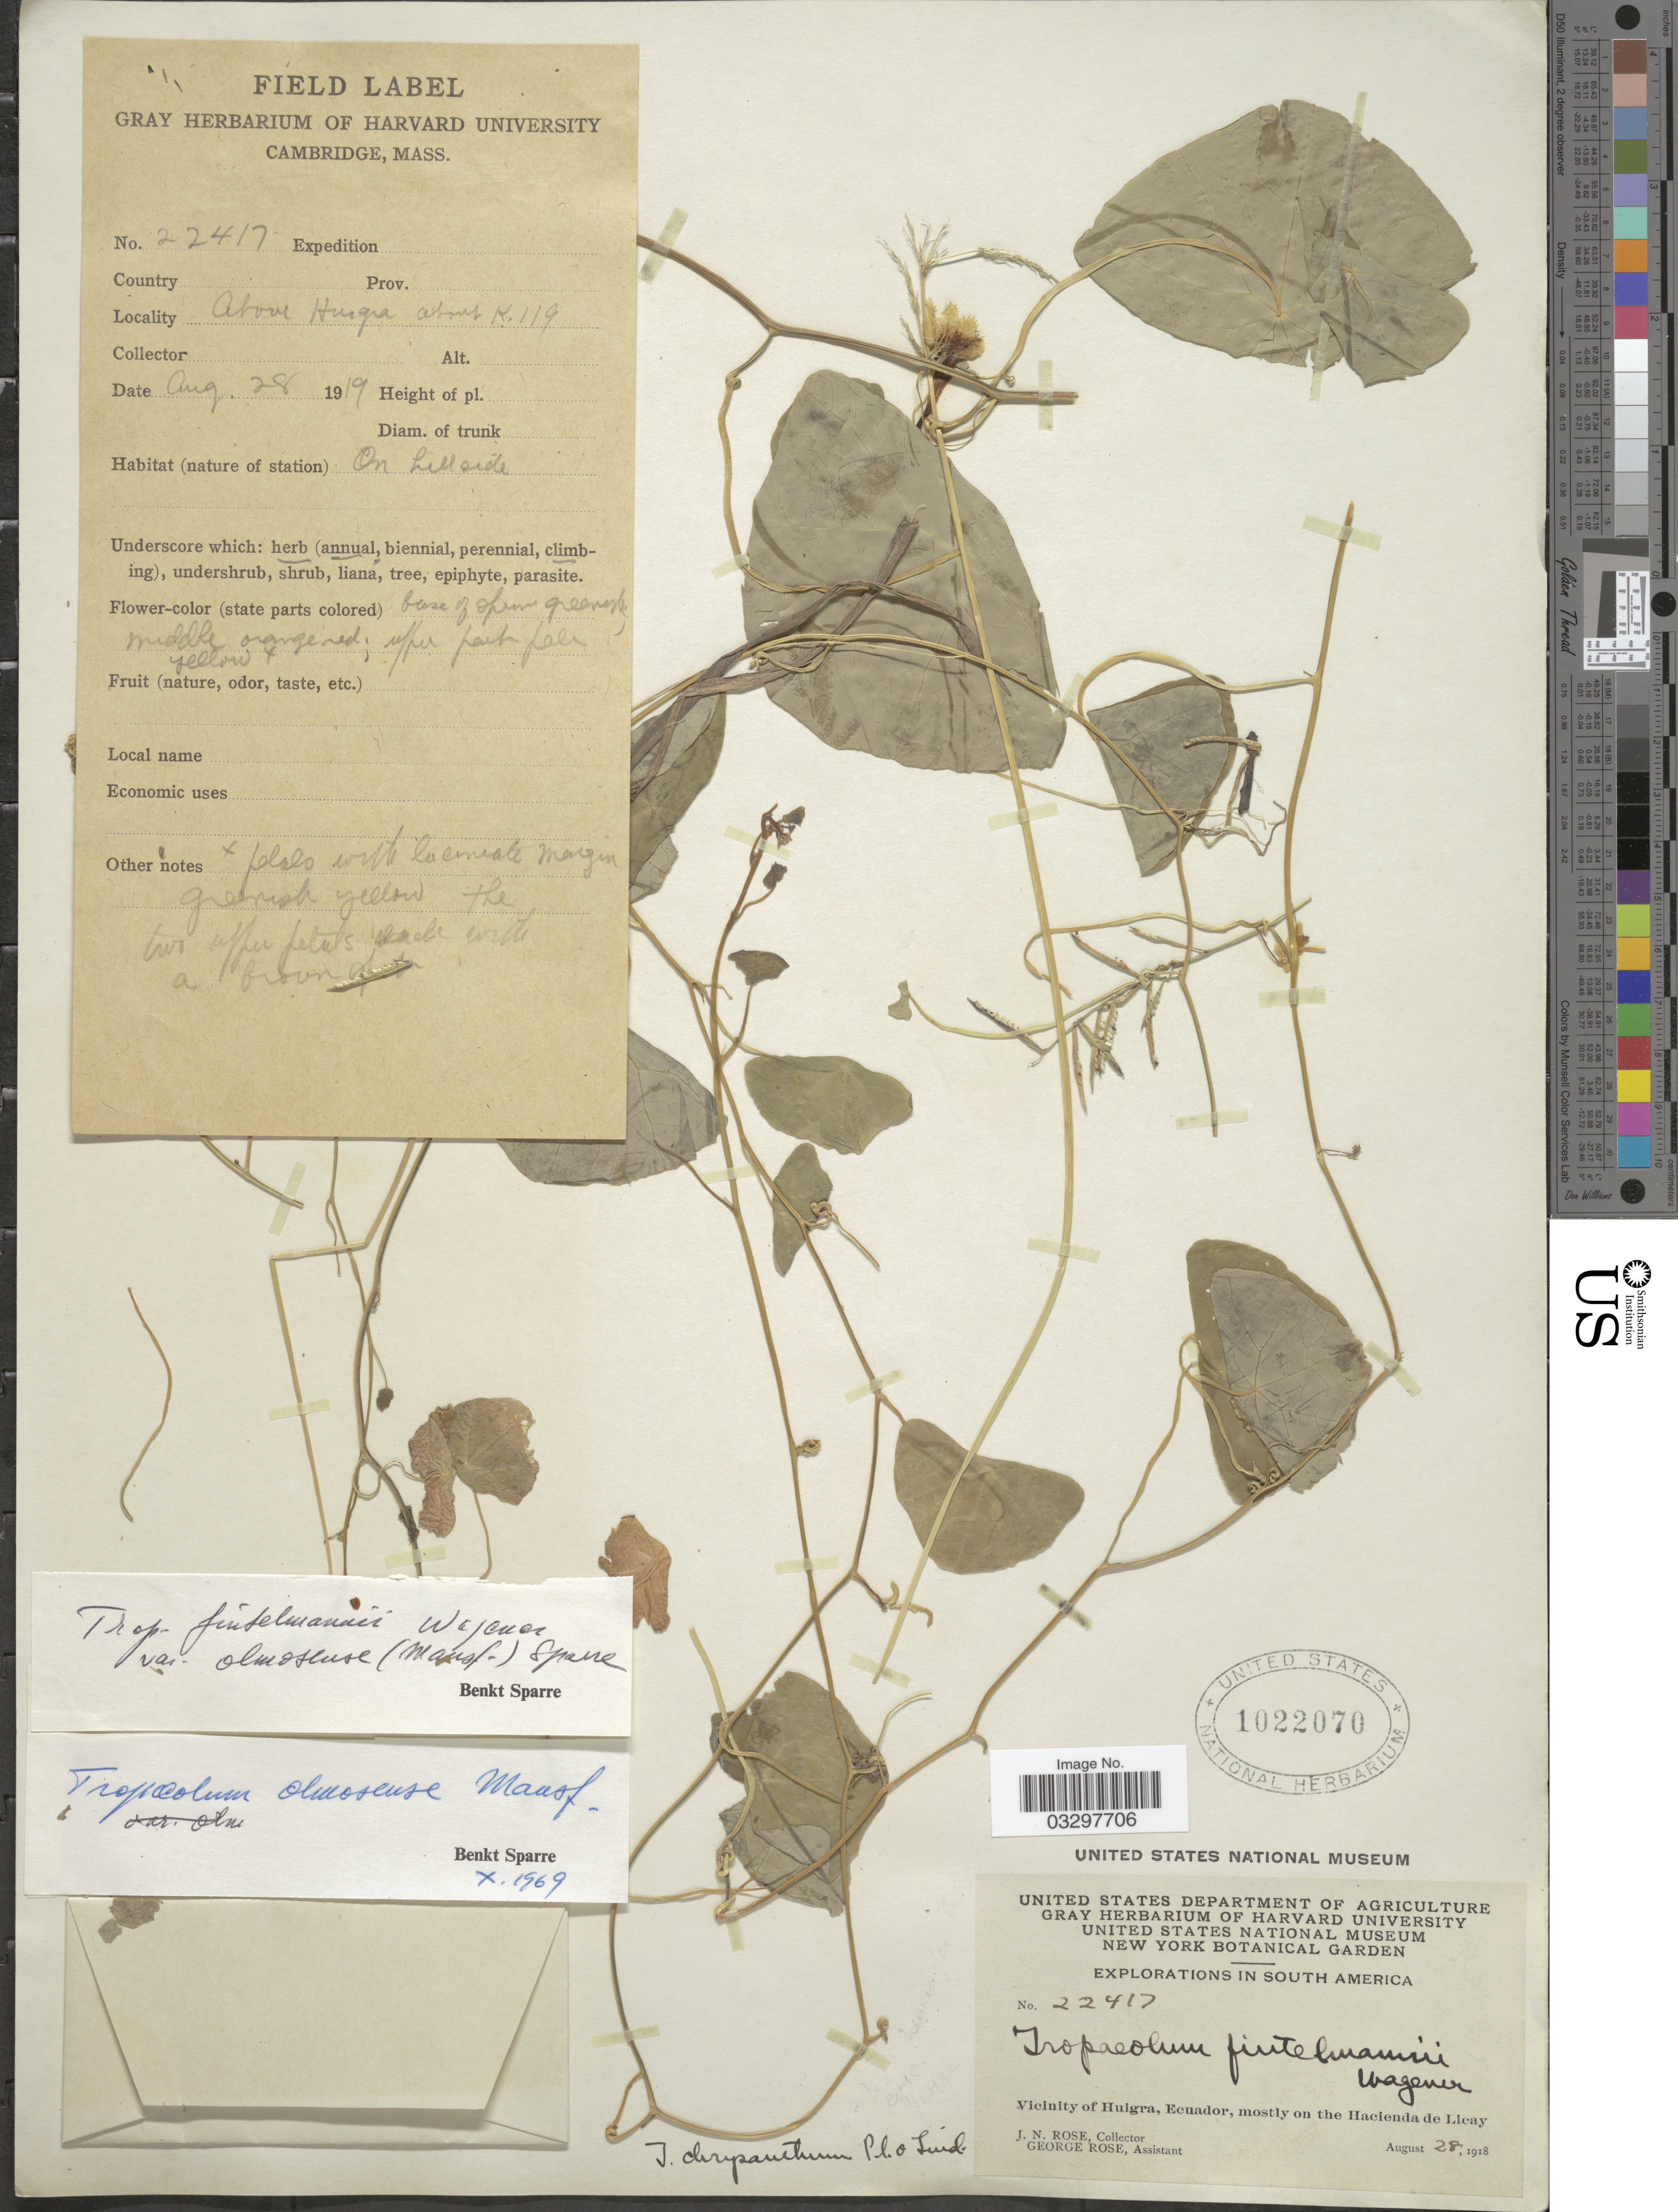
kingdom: Plantae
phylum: Tracheophyta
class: Magnoliopsida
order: Brassicales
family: Tropaeolaceae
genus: Tropaeolum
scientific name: Tropaeolum fintelmannii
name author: Schltdl.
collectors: J. N. Rose & G. Rose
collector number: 22417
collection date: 1918-08-28/1919-08-28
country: Ecuador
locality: Vicinity of Huigra, mostly on the Hacienda de Licay. Above Huigra about K.119.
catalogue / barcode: US 1022070